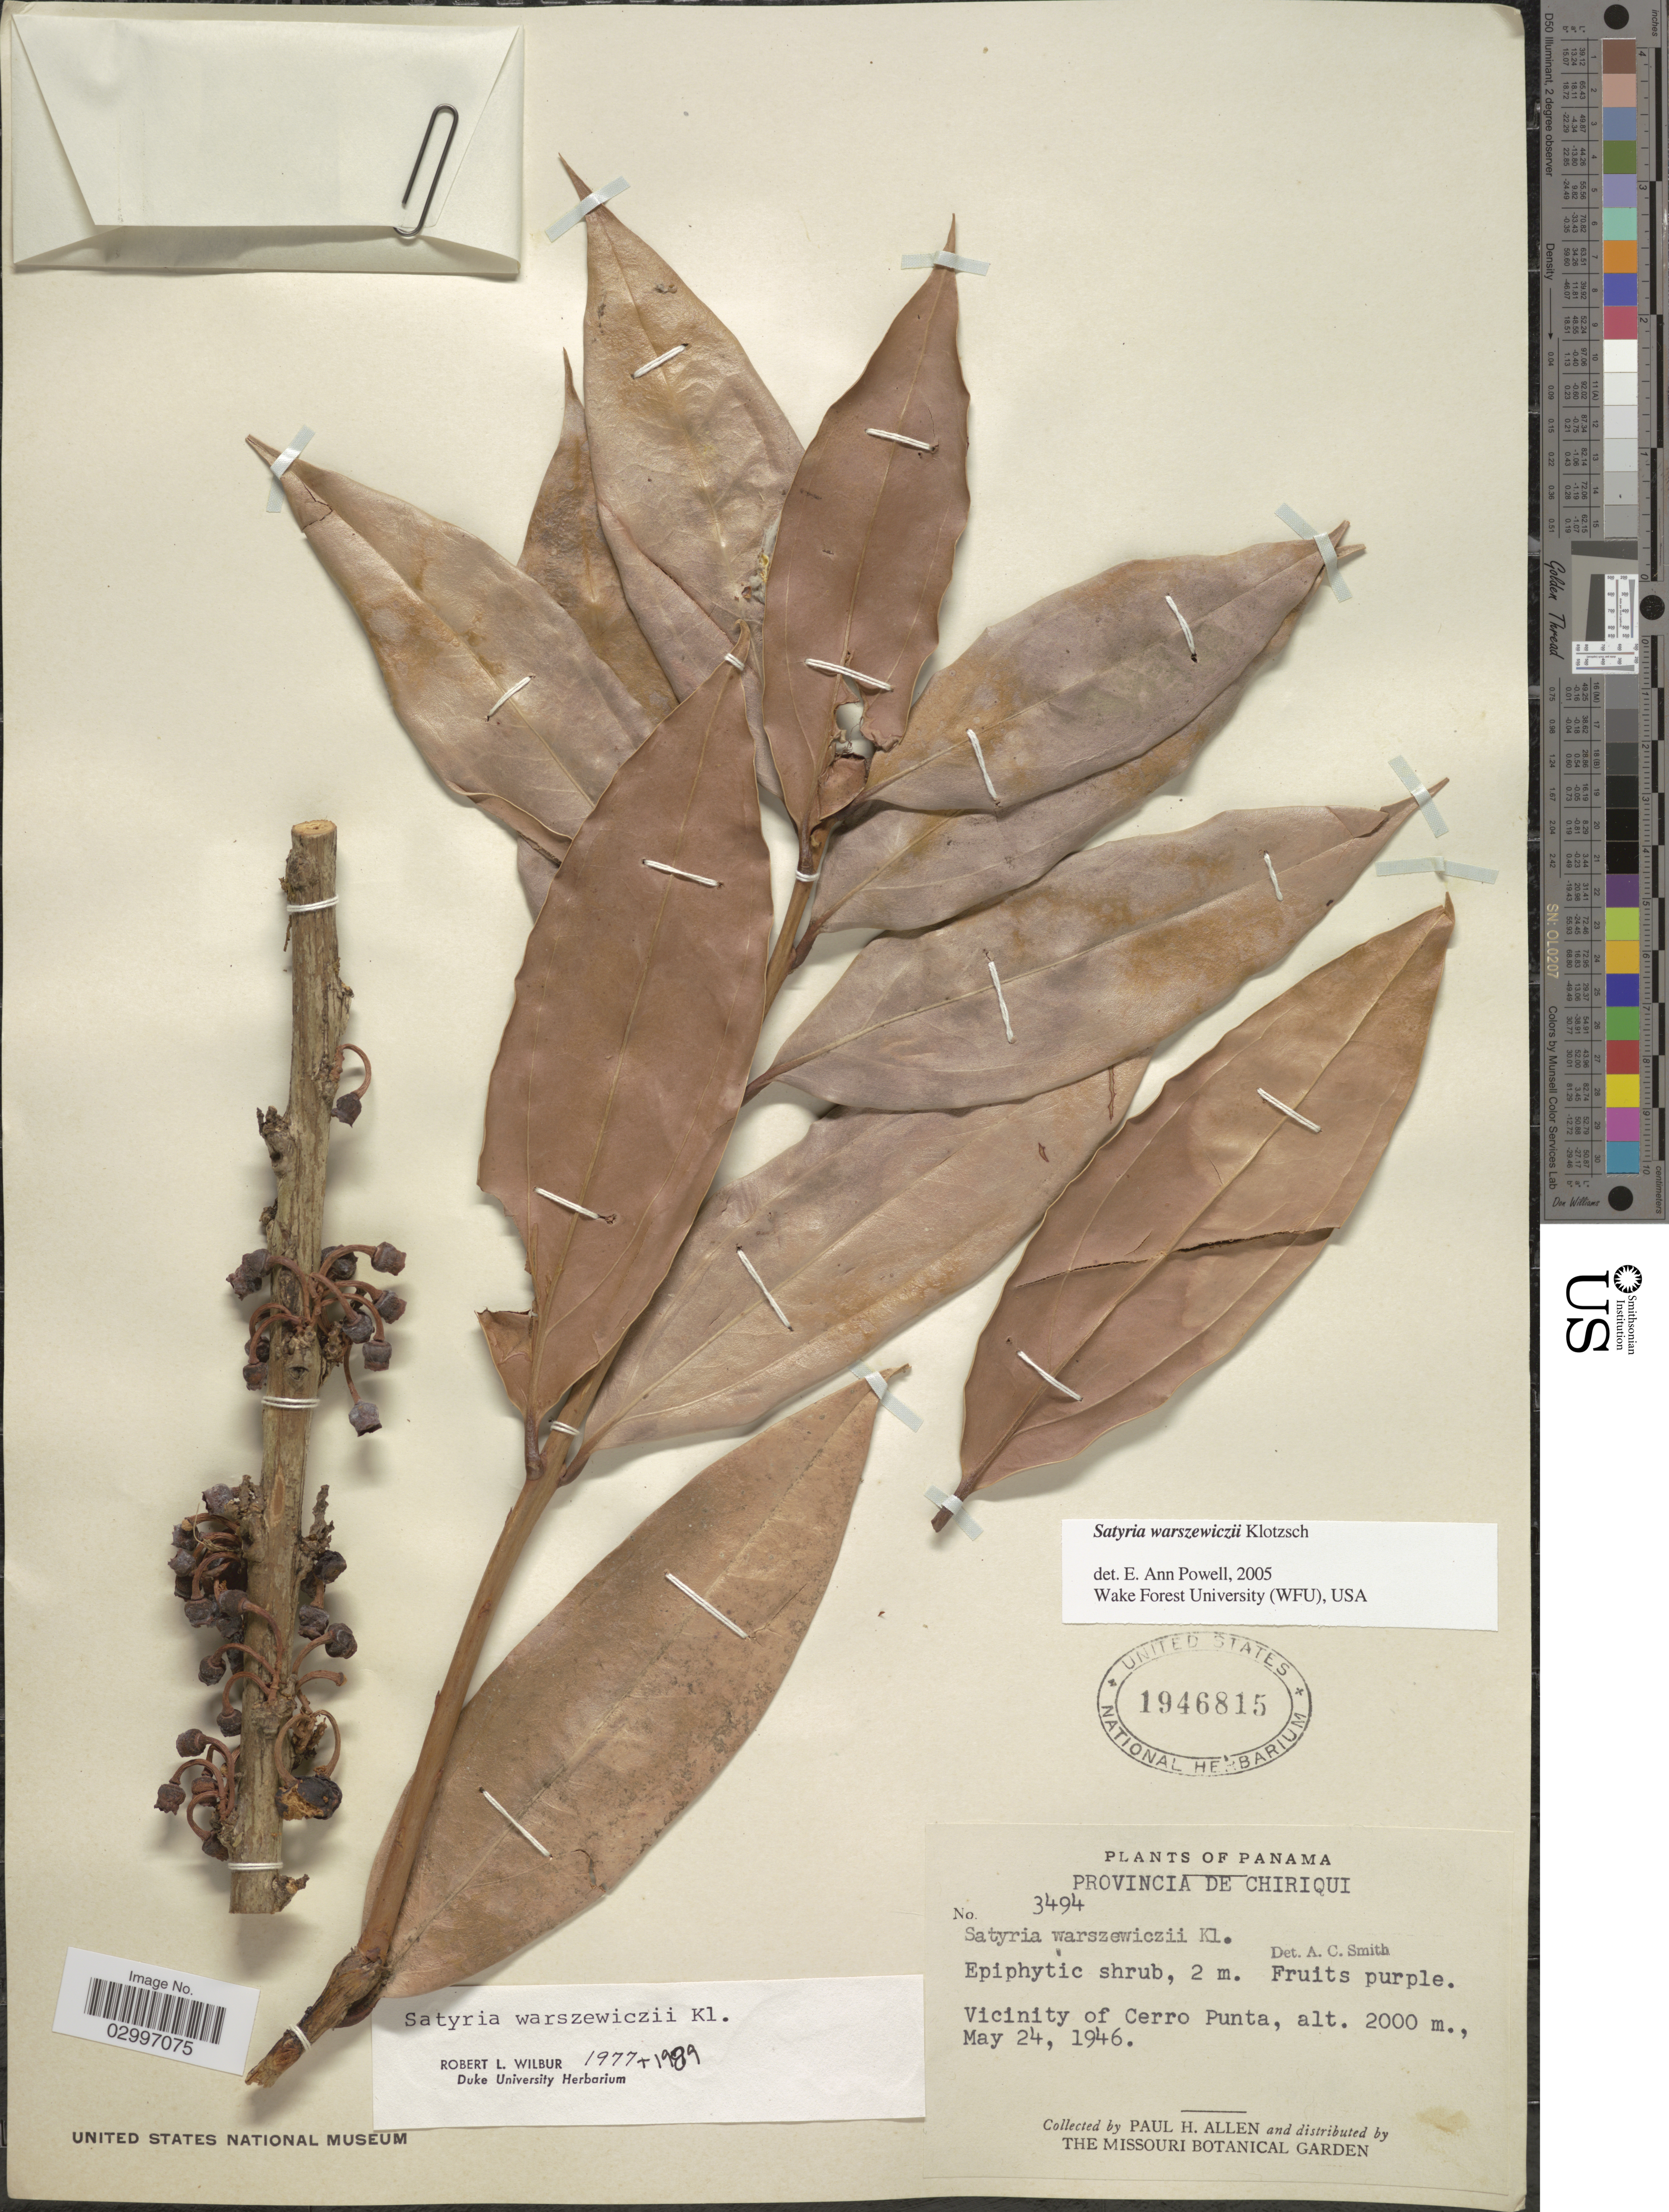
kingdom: Plantae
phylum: Tracheophyta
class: Magnoliopsida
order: Ericales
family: Ericaceae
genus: Satyria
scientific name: Satyria warszewiczii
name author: Klotzsch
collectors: P. H. Allen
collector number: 3494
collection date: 1946-05-24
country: Panama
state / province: Chiriqui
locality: Provincia de Chiriqui, Vicinity of Cerro Punta.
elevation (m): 2000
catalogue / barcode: US 1946815